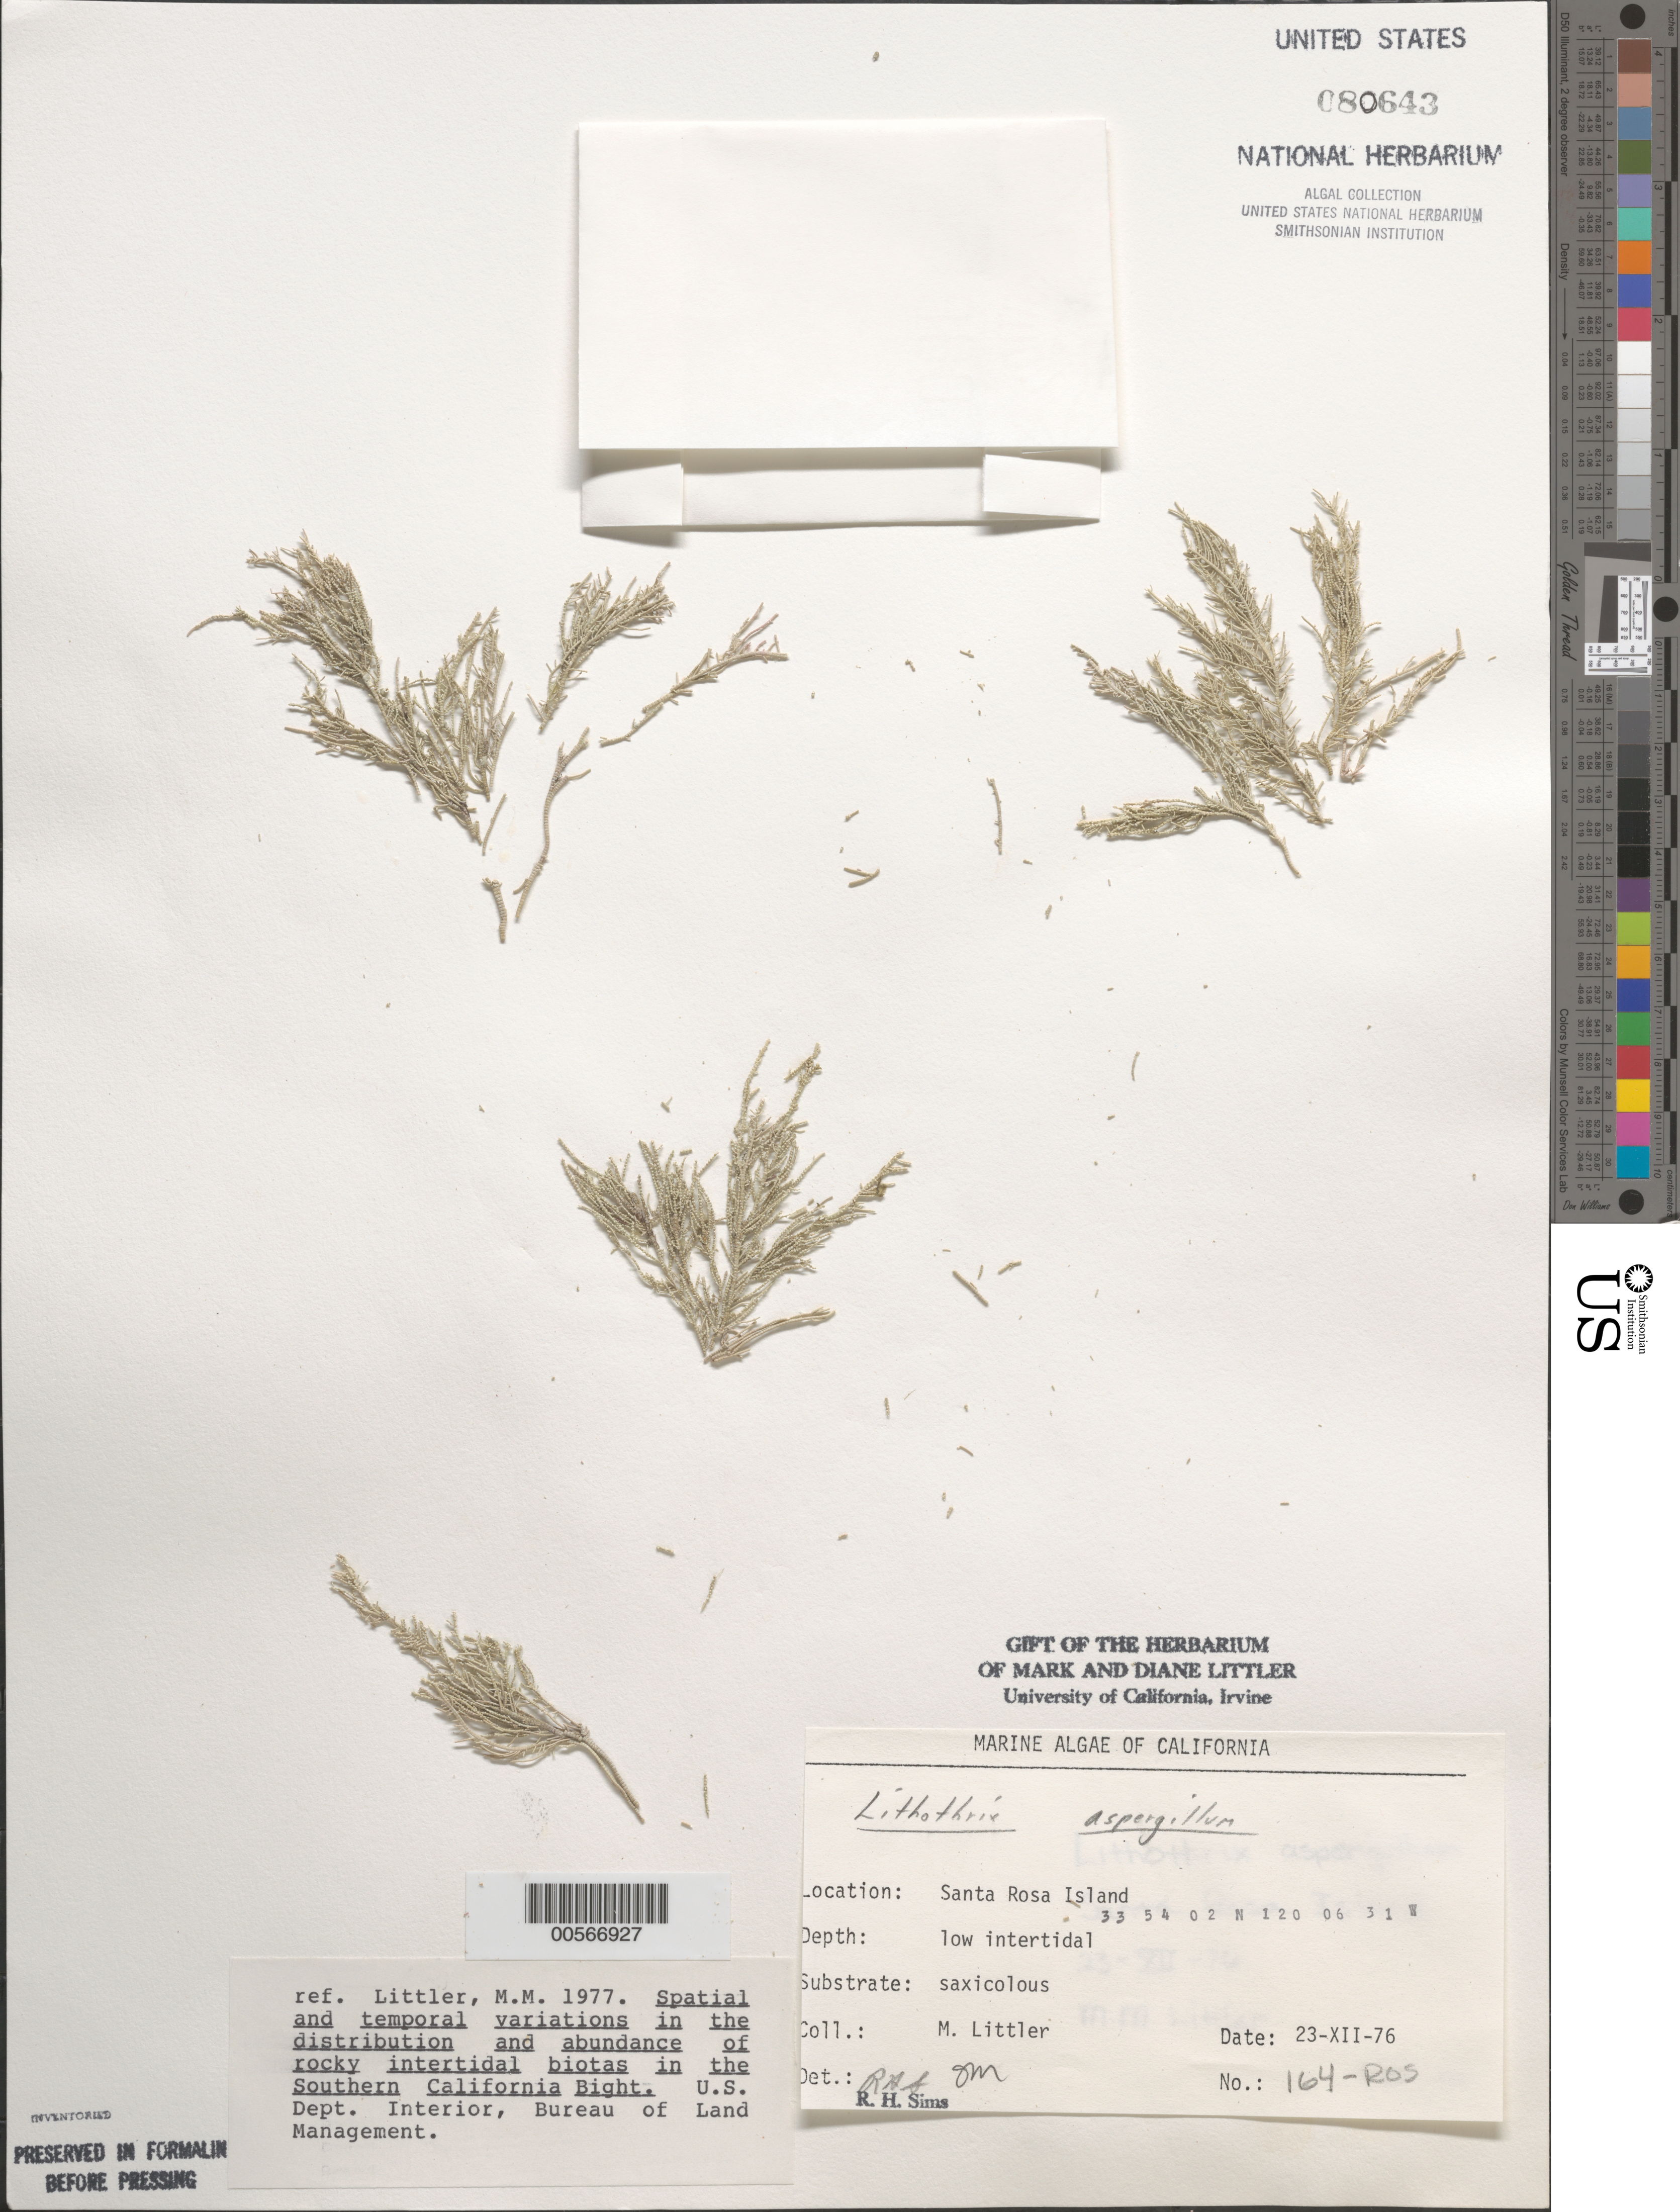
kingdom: Plantae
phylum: Rhodophyta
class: Florideophyceae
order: Corallinales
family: Lithophyllaceae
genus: Lithothrix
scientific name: Lithothrix aspergillum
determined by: Sims, Robert H.; Murray, S. N.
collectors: M. M. Littler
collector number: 164-ros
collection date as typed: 23 Dec 1976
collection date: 1976-12-23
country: United States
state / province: California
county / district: Santa Barbara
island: Santa Rosa Island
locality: Johnson's Lee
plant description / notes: BLM-SOCALBIGHT Rocky Intertidal Survey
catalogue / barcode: US 80643